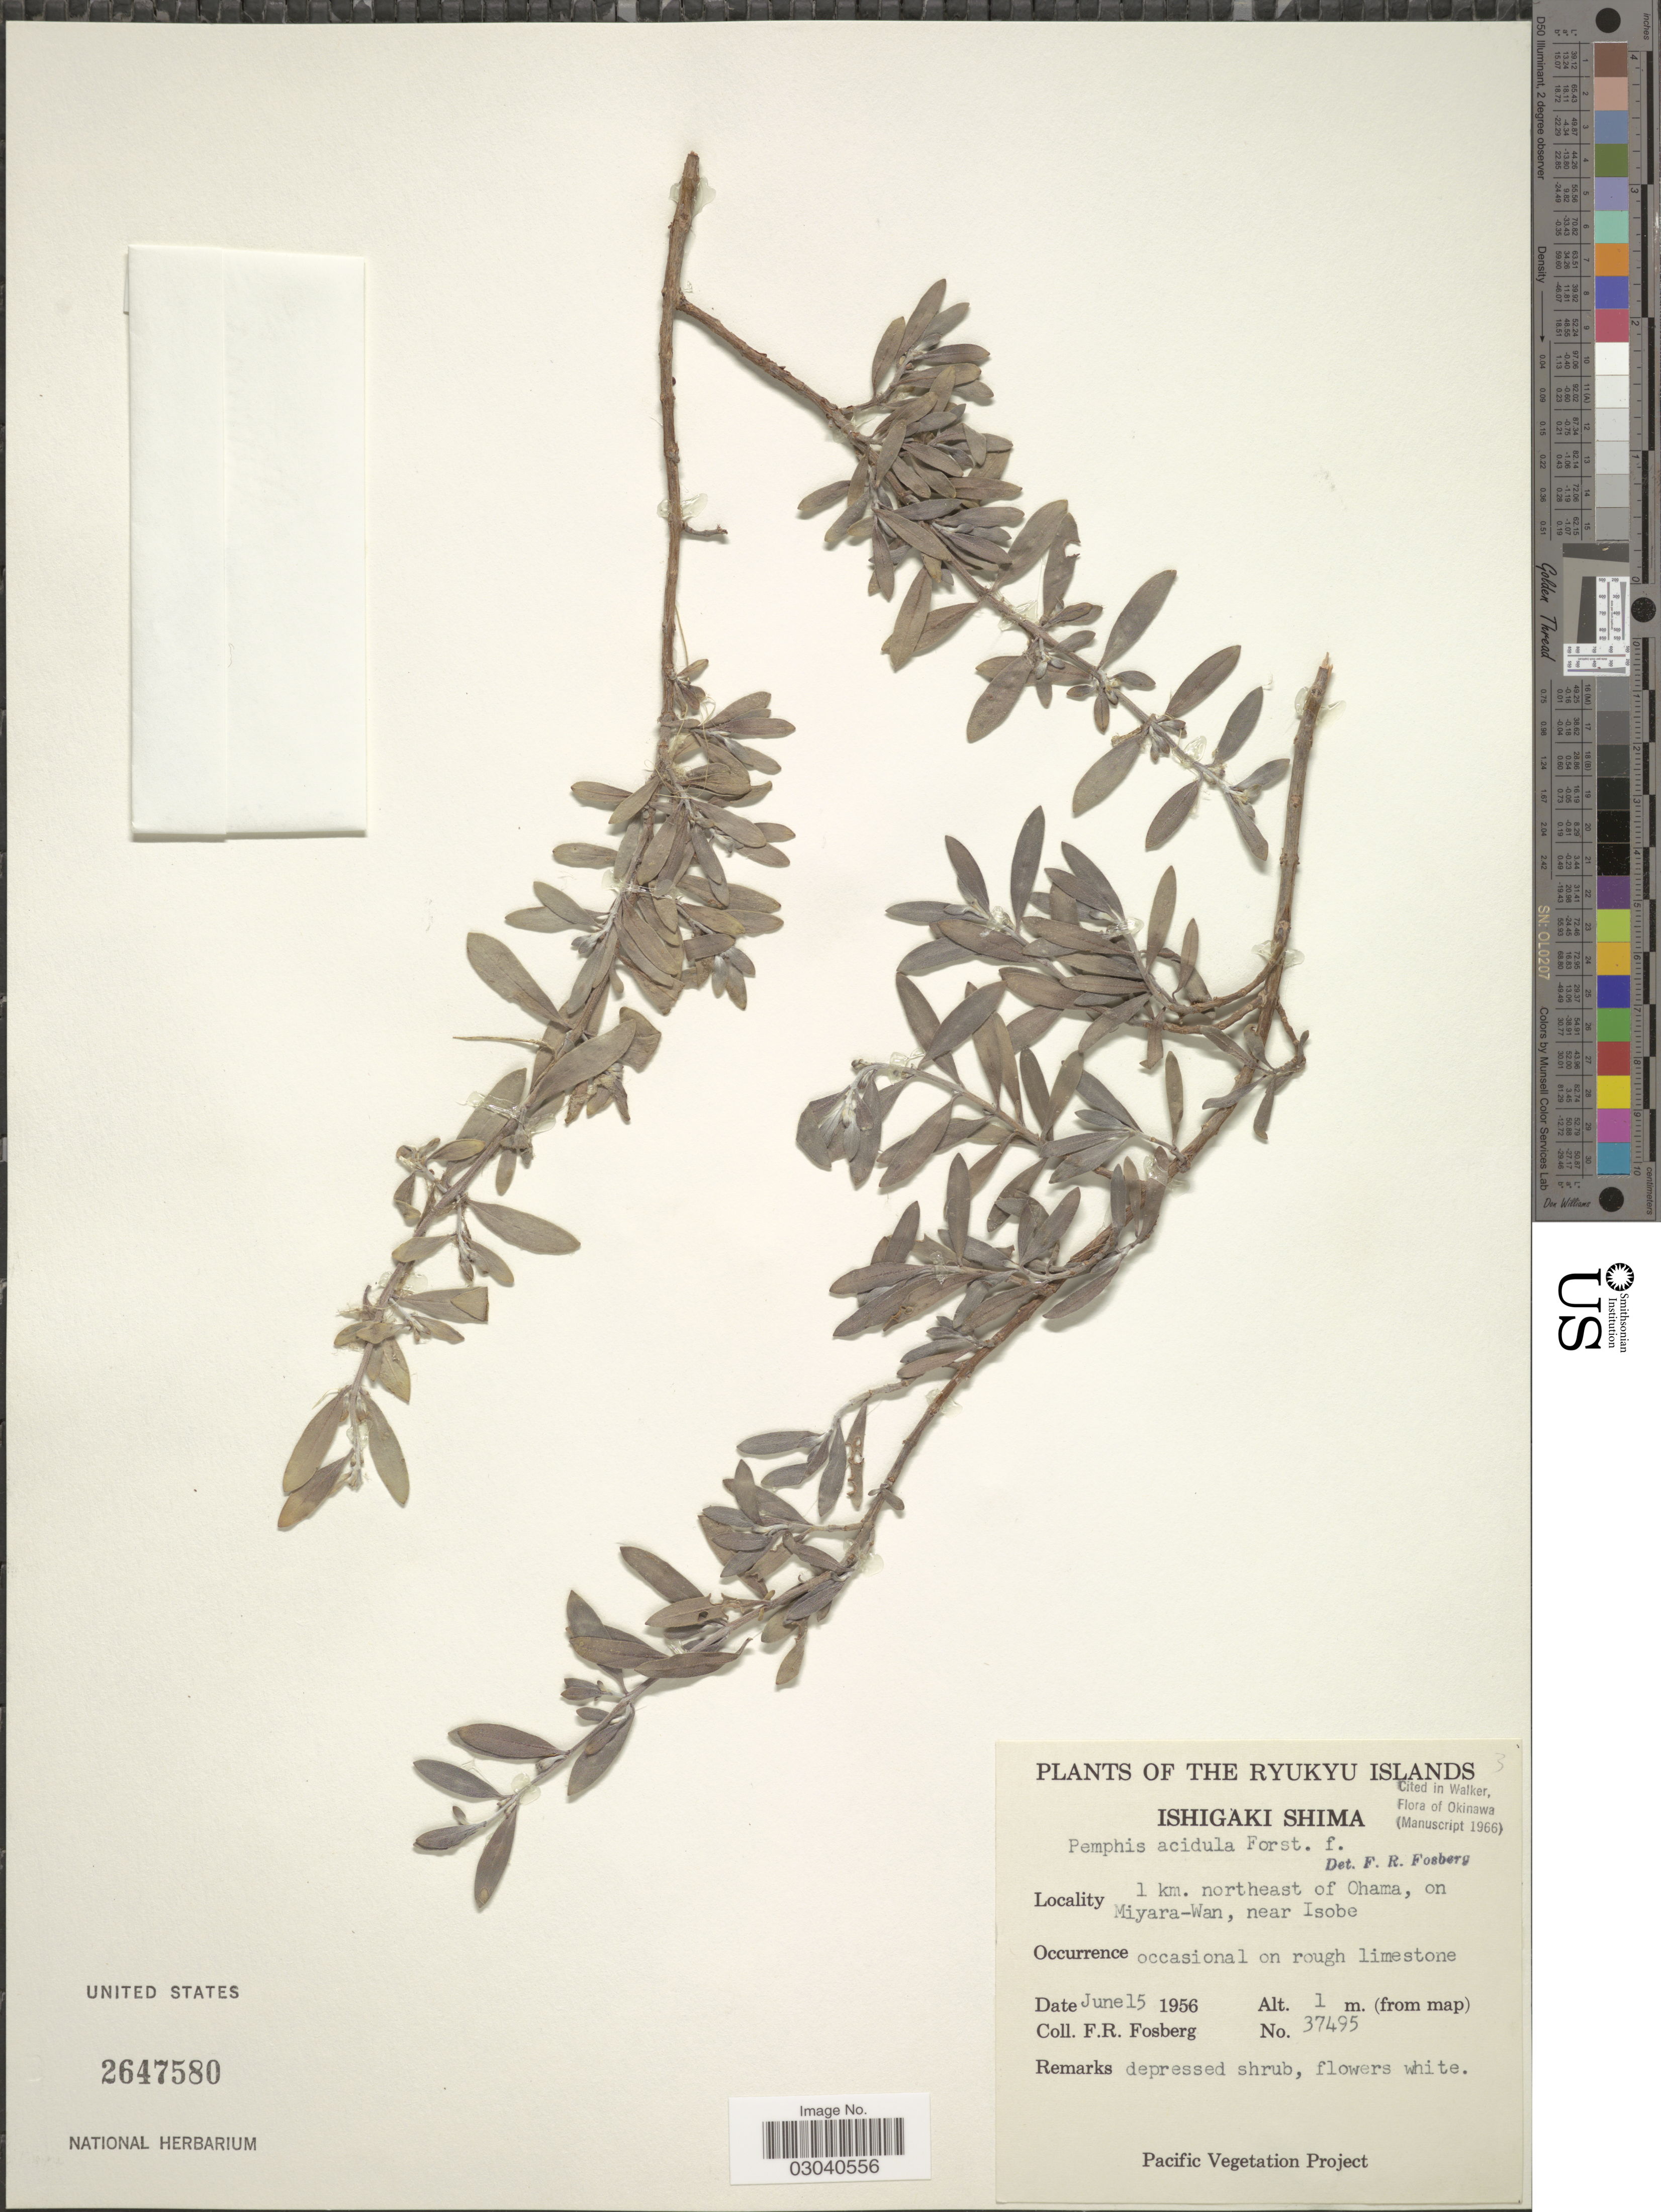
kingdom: Plantae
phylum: Tracheophyta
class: Magnoliopsida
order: Myrtales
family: Lythraceae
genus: Pemphis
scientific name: Pemphis acidula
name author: J.R. Forst. & G. Forst.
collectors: F. R. Fosberg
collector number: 37495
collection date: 1956-06-15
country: Japan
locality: Ryukyu Islands. Ishigaki Shima. 1 km. northeast of Ohama, on Miyara-Wan, near Isobe.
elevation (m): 1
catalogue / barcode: US 2647580